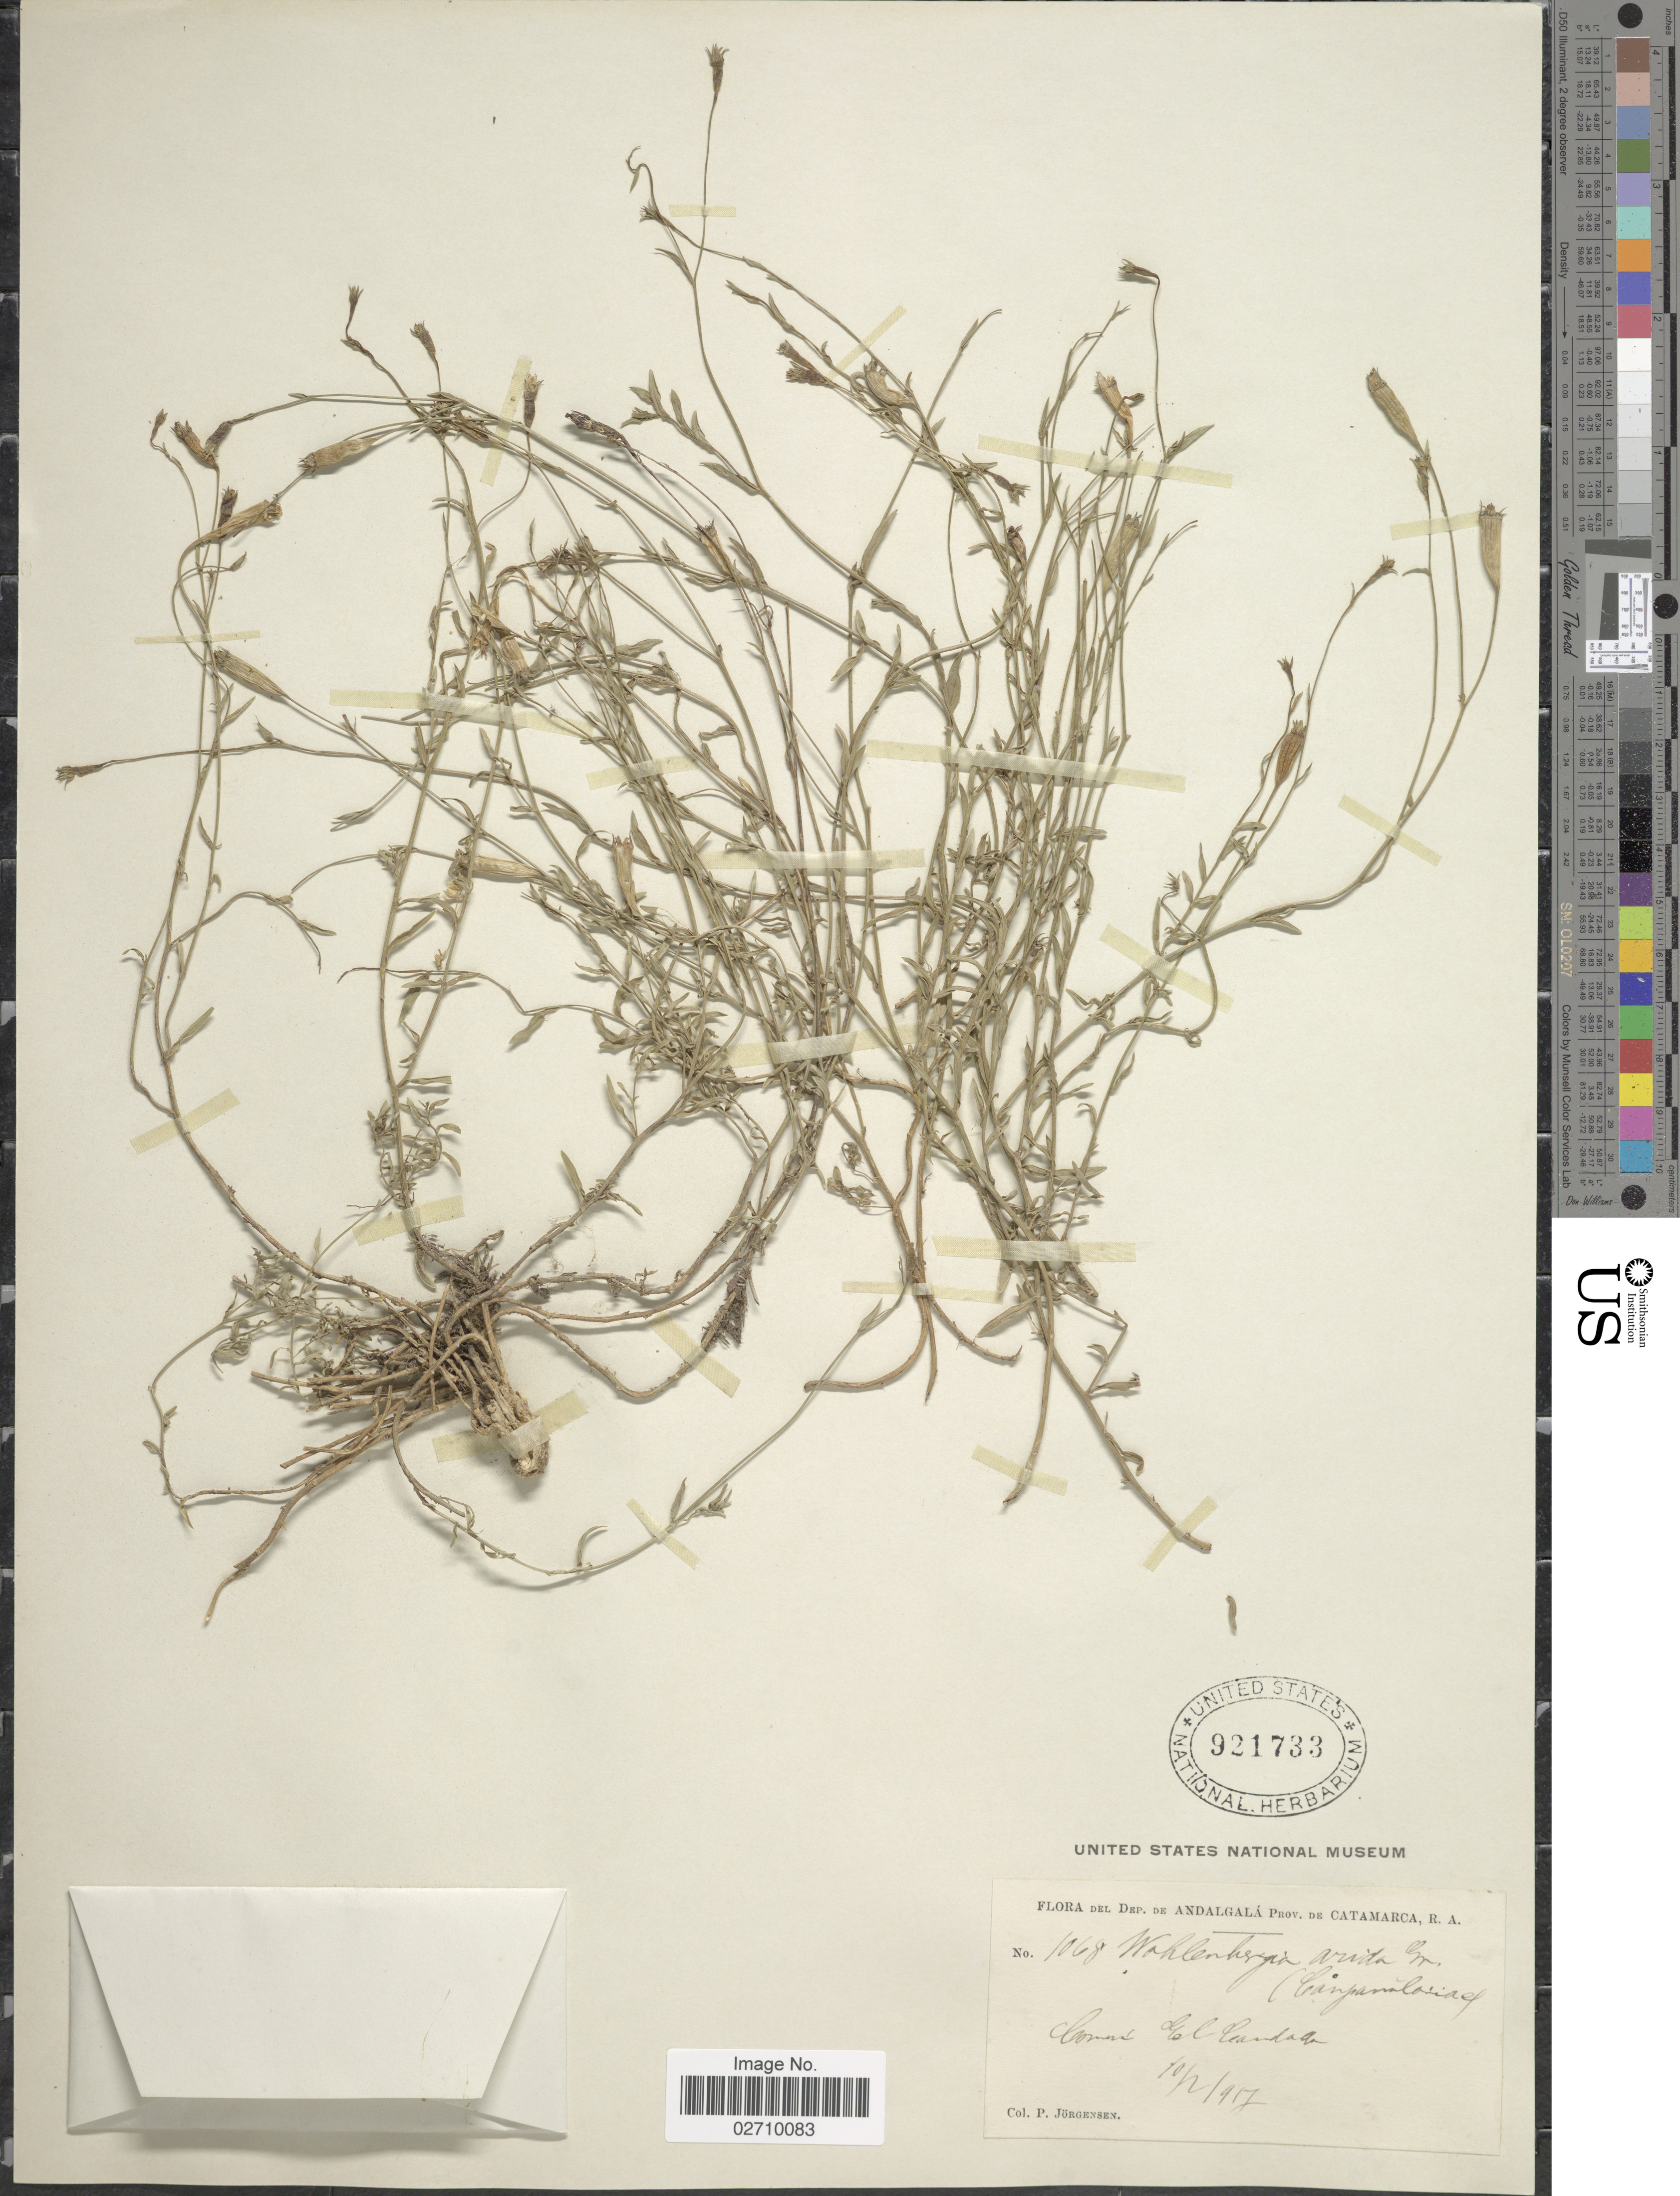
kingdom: Plantae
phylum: Tracheophyta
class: Magnoliopsida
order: Asterales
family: Campanulaceae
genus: Wahlenbergia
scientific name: Wahlenbergia arida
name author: (Kunth) Griseb.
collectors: P. Jörgensen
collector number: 1068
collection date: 1917-02-10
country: Argentina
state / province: Catamarca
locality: Dep. de Andalgala. Común El Candado.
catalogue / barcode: US 921733